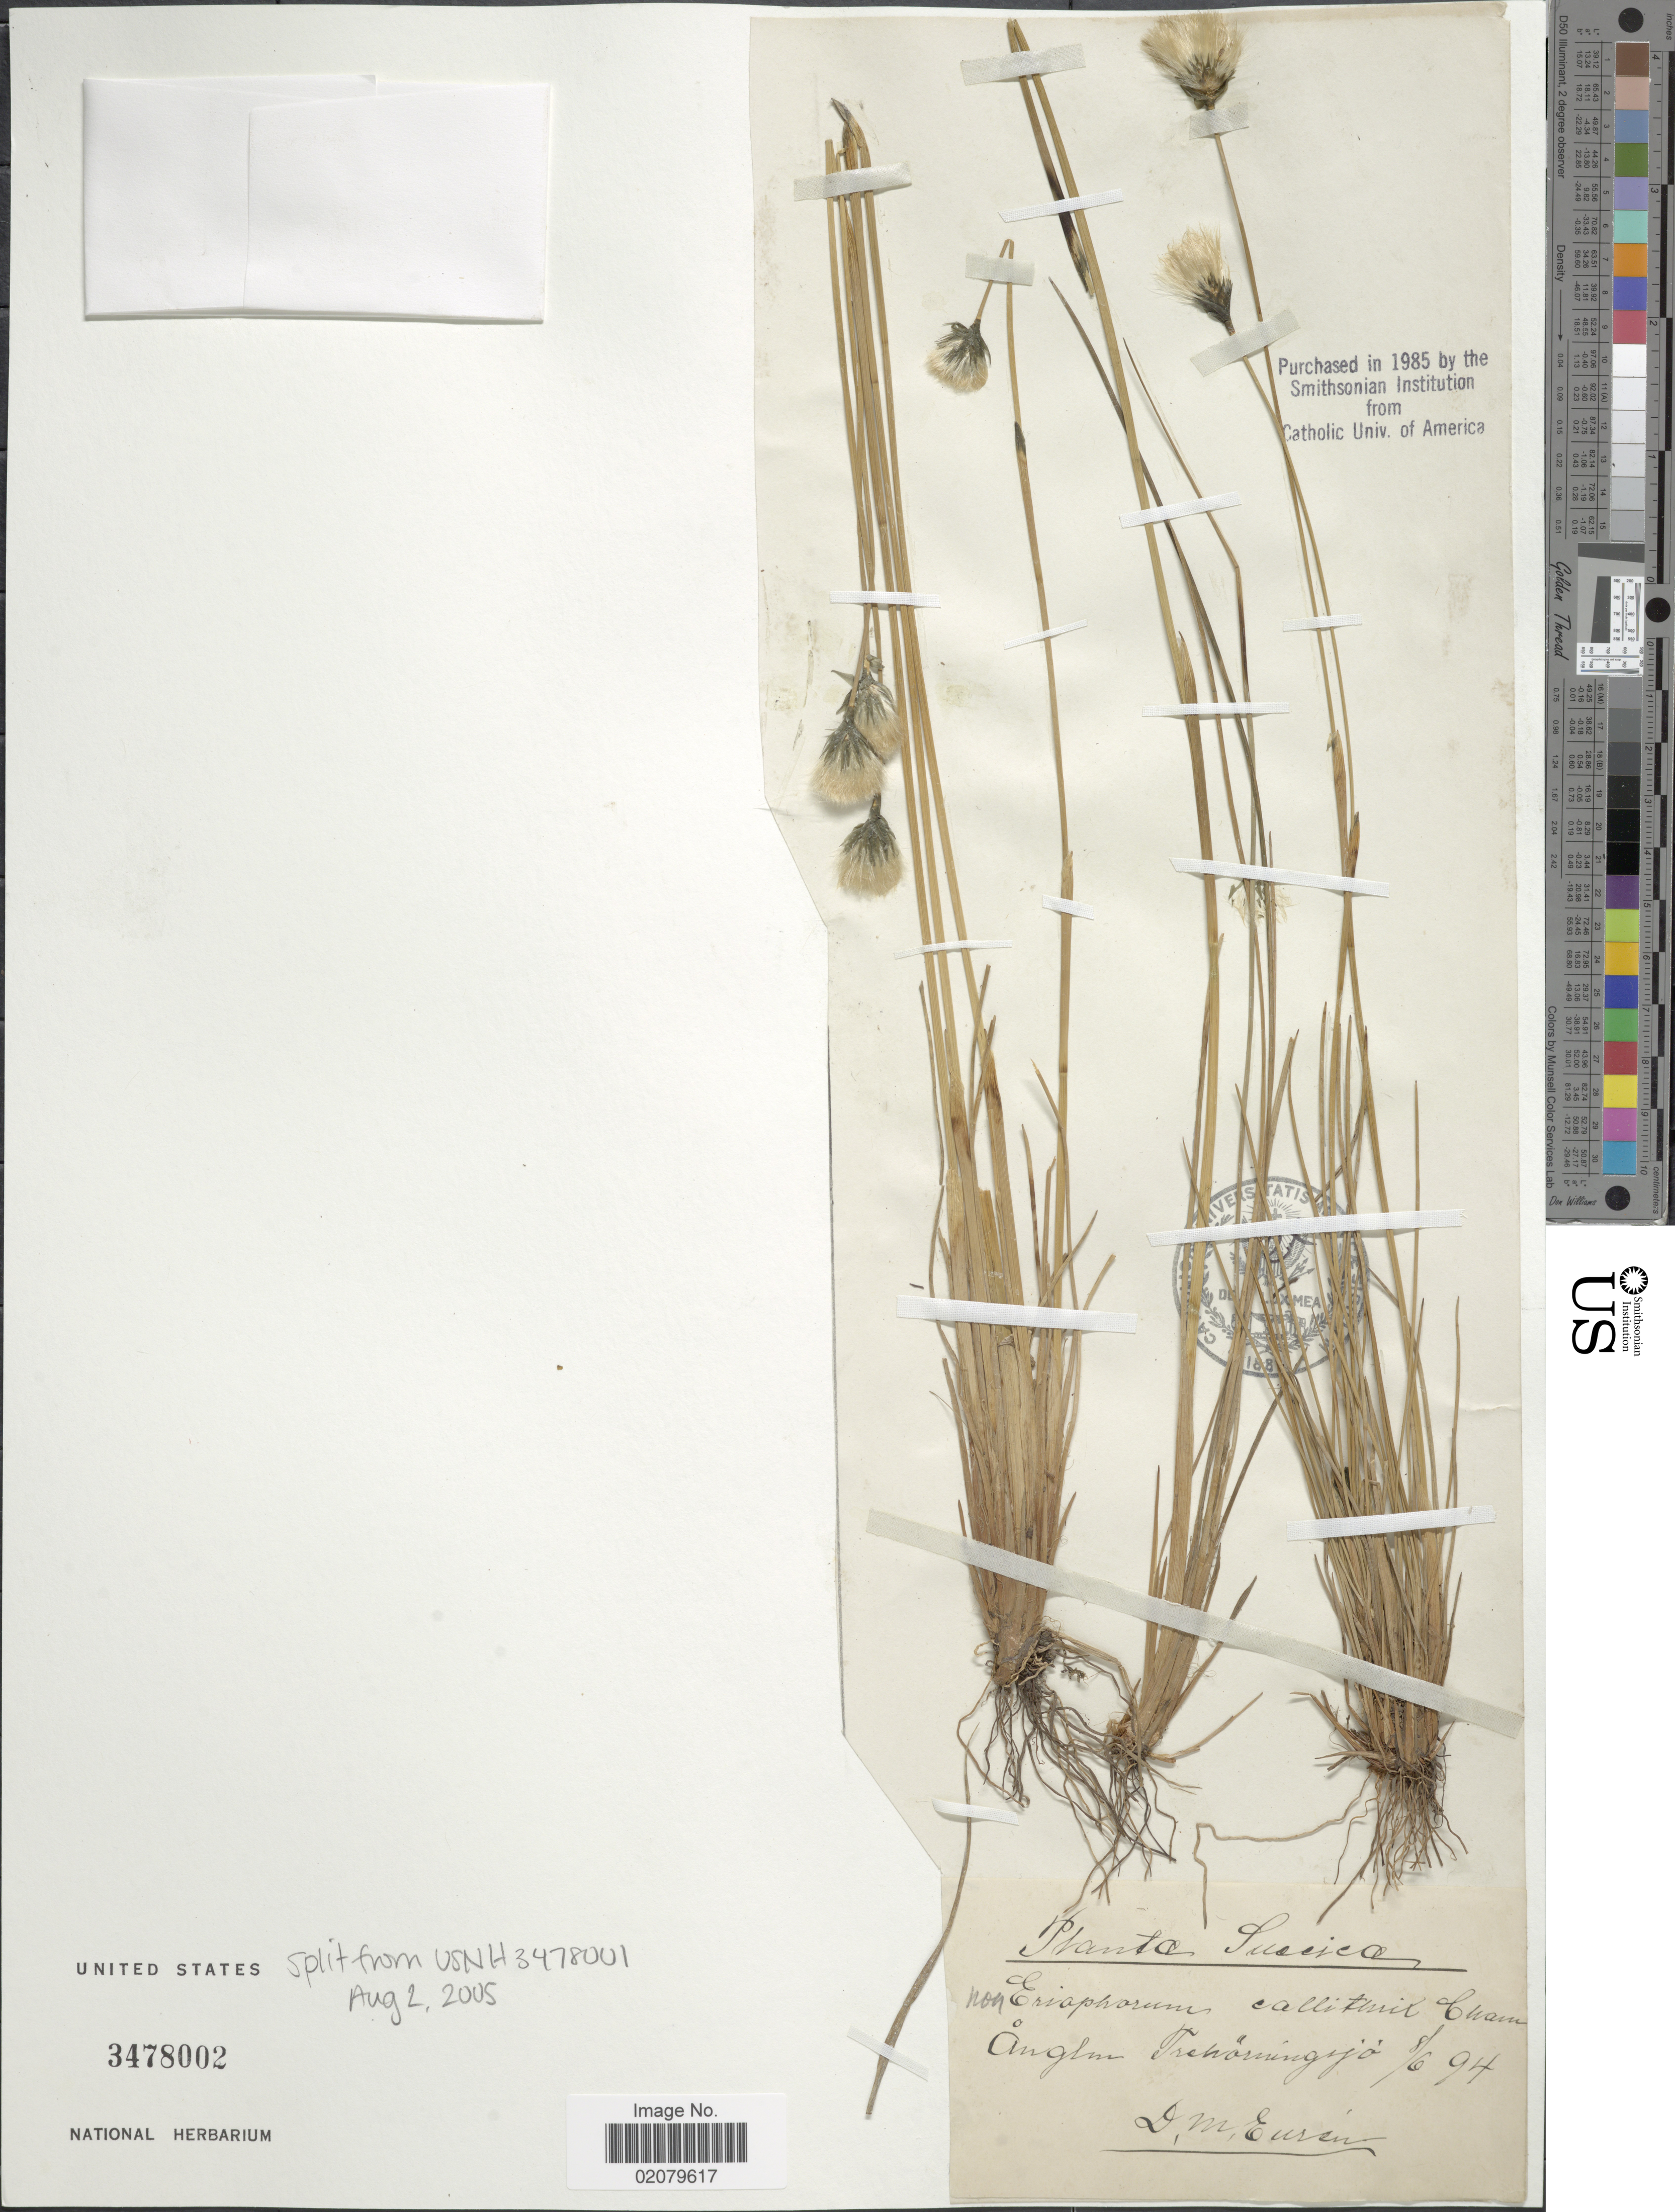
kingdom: Plantae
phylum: Tracheophyta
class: Liliopsida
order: Poales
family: Cyperaceae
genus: Eriophorum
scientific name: Eriophorum sp.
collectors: D. Euren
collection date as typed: Transcribed d/m/y: 8/6/94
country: Sweden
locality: Sussica, Anglm, Trehorningsjo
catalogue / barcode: US 3478002